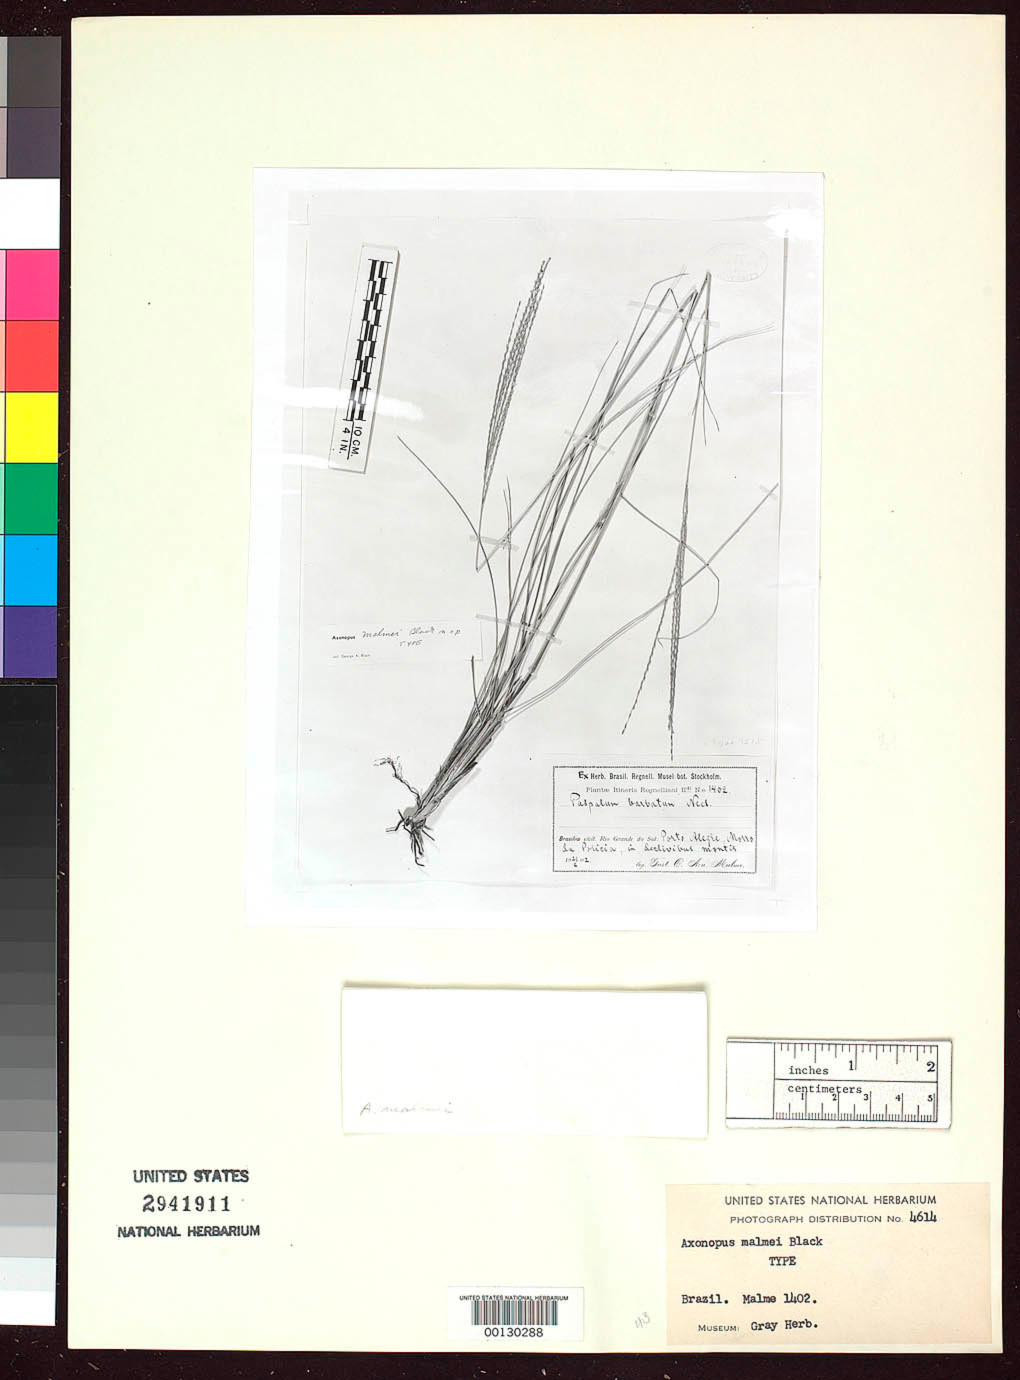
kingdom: Plantae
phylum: Tracheophyta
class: Liliopsida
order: Poales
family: Poaceae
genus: Axonopus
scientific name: Axonopus malmei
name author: G.A. Black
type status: Type Fragment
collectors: G. O. A. Malme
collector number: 1402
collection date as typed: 21 Feb 1902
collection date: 1902-02-21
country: Brazil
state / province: Rio Grande do Sul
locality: Morro da Policia, Porto Alegre.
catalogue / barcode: US 2941911